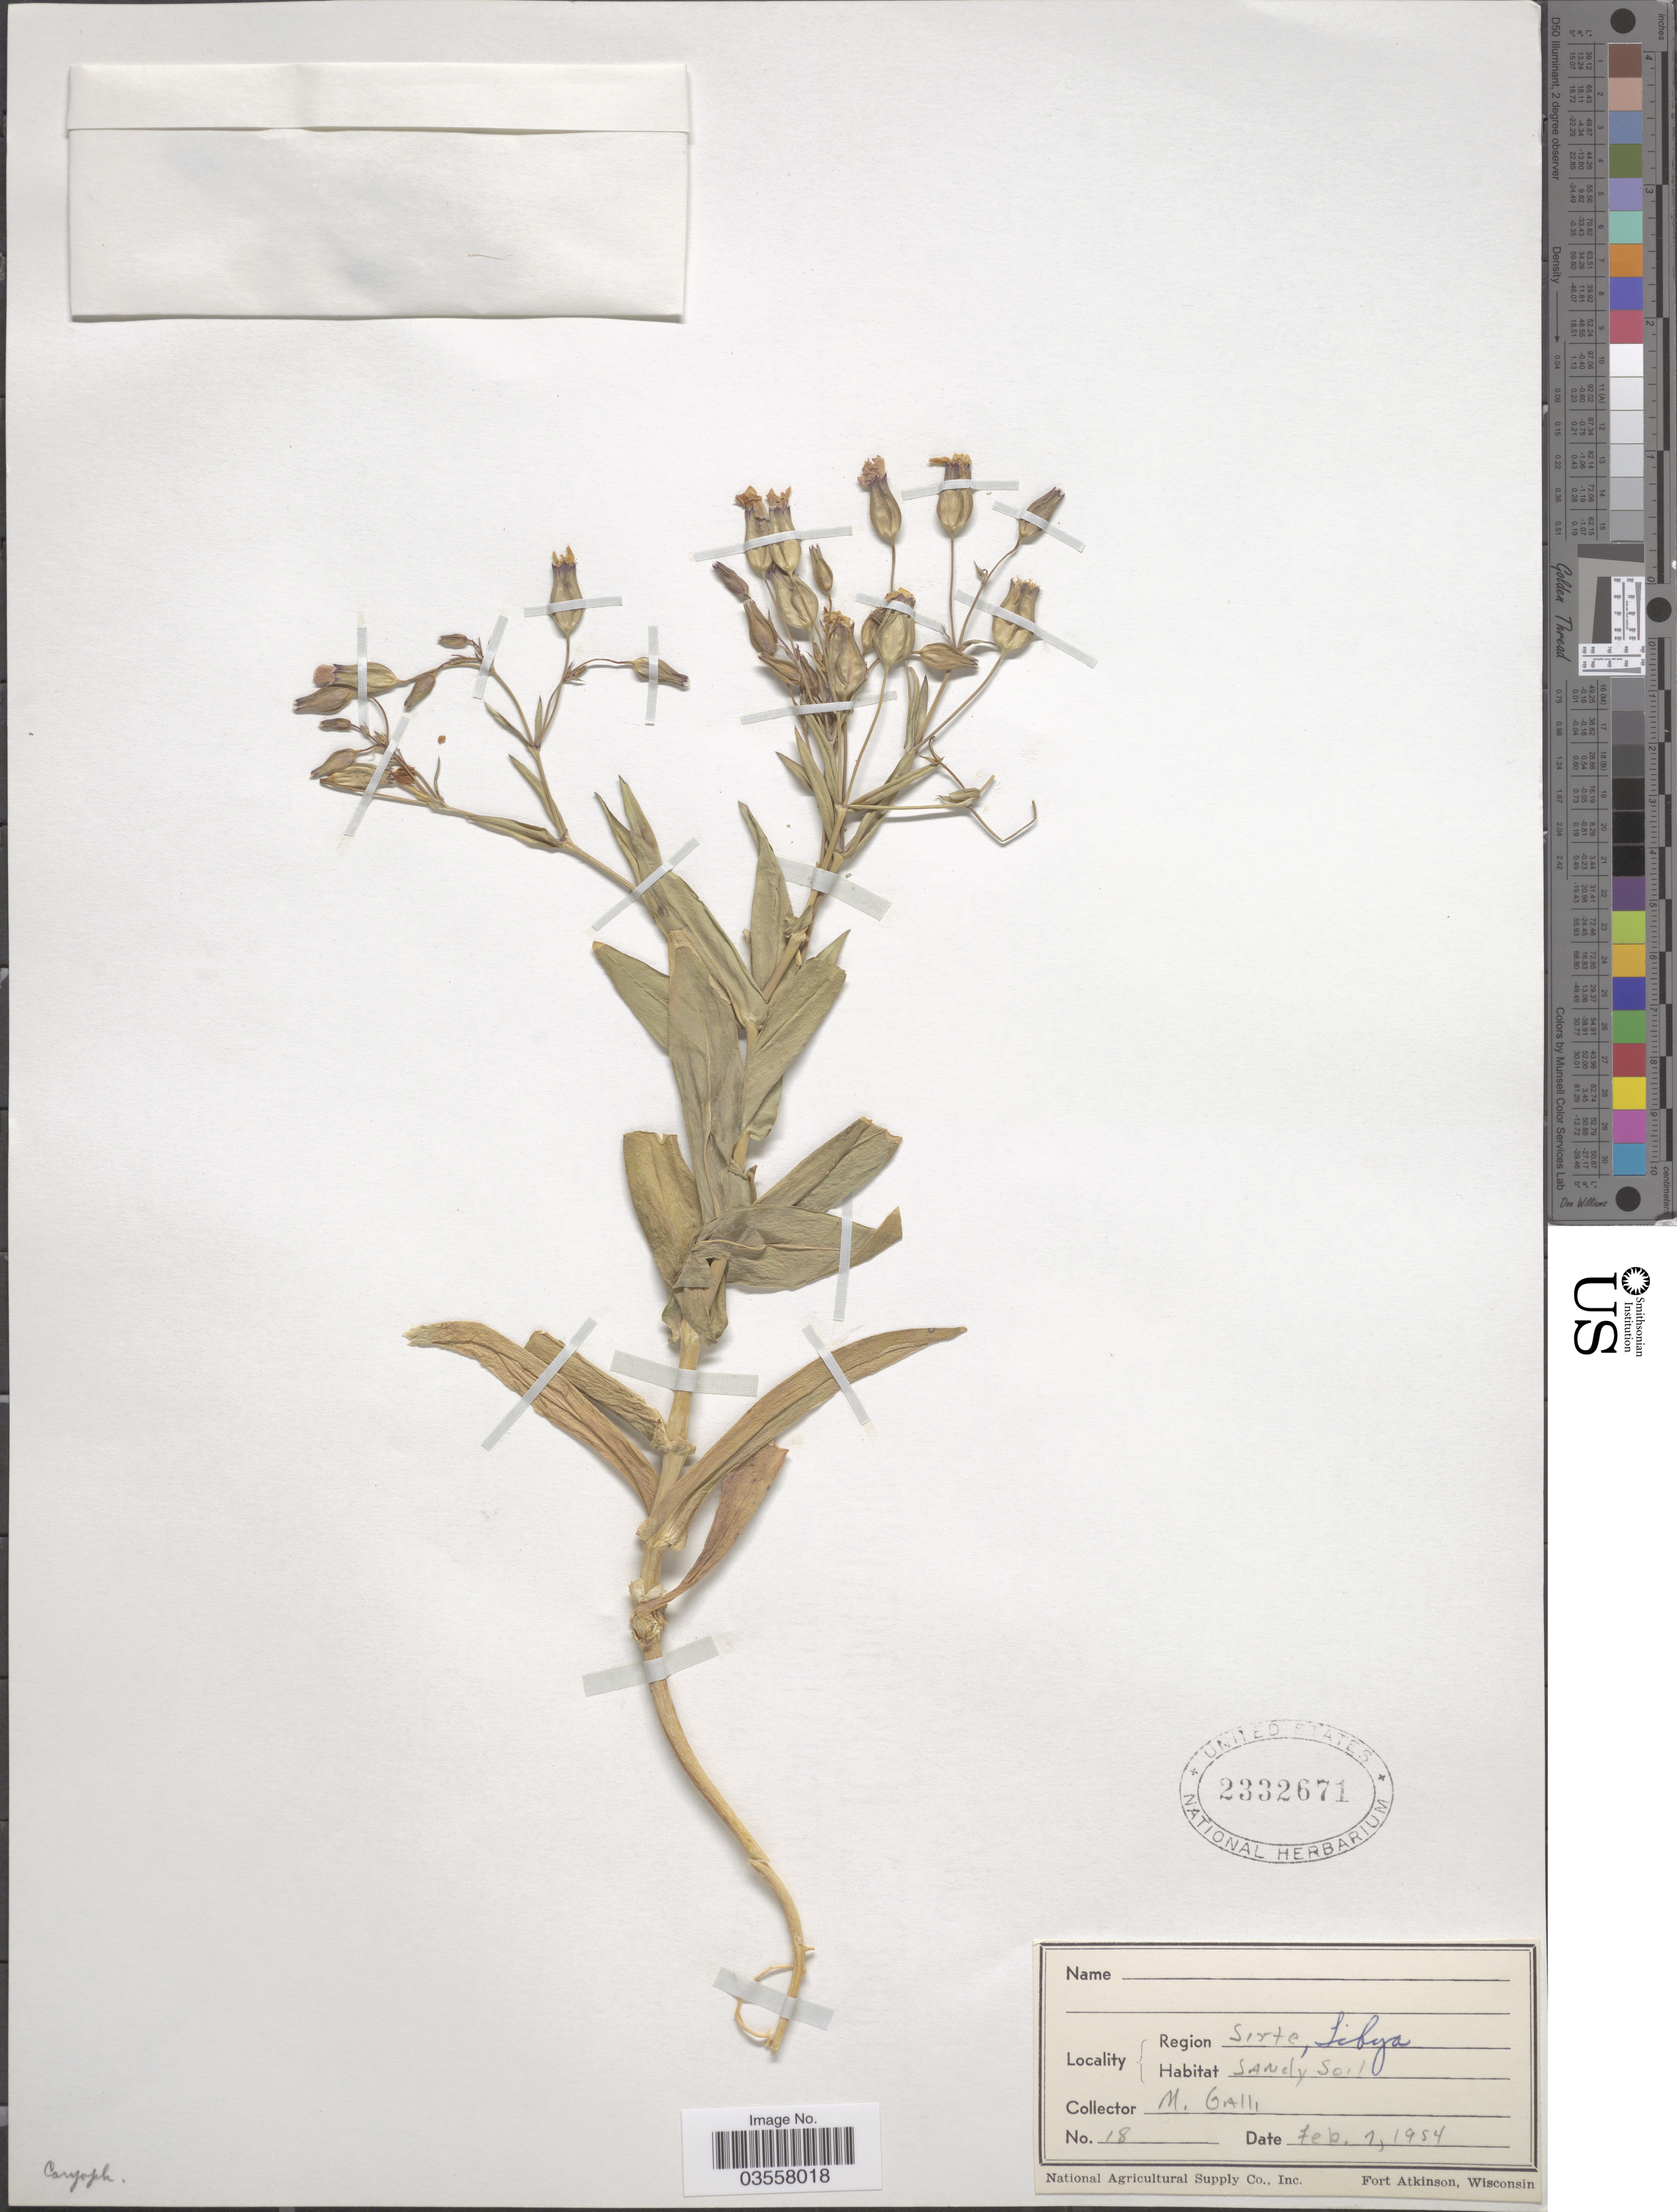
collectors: M. Galli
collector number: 18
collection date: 1954-02-07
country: Libya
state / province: Surt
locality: Region Sirte.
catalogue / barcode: US 2332671